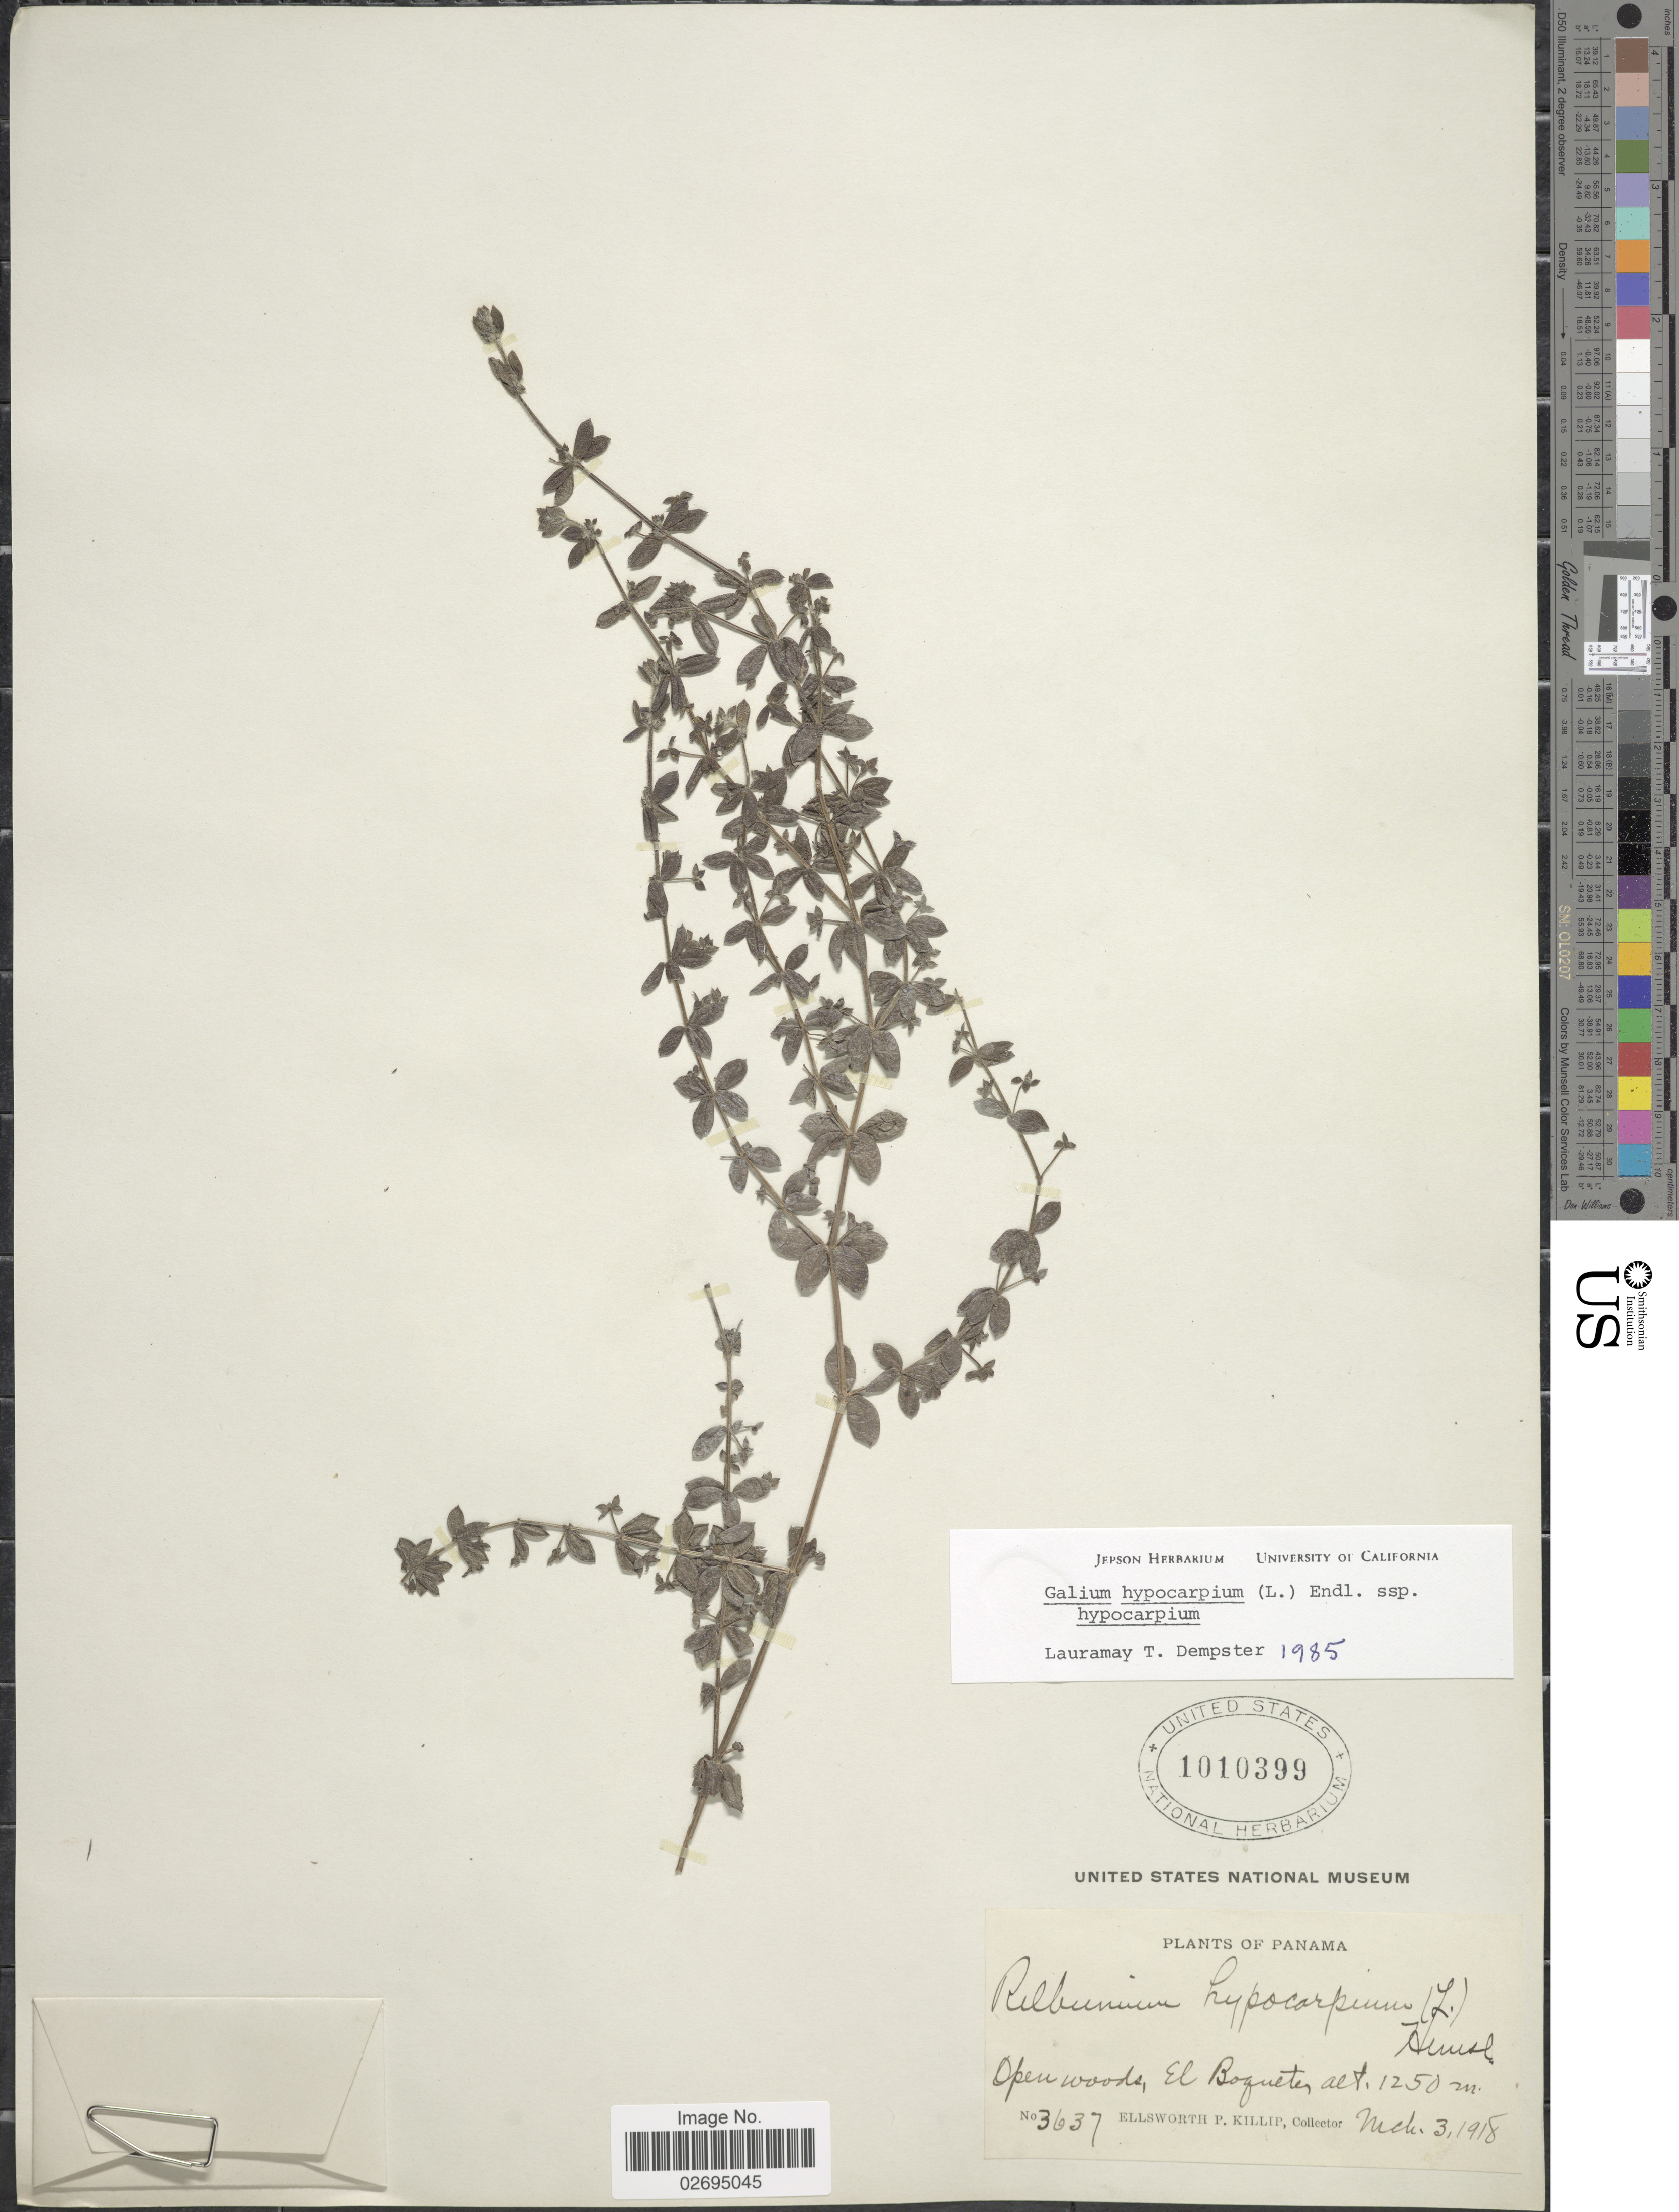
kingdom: Plantae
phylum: Tracheophyta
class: Magnoliopsida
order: Gentianales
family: Rubiaceae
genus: Galium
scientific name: Galium hypocarpium subsp. hypocarpium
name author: (L.) Endl. ex Griseb.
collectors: E. P. Killip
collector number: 3637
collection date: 1918-03-03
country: Panama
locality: El Boquete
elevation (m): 1250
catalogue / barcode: US 1010399